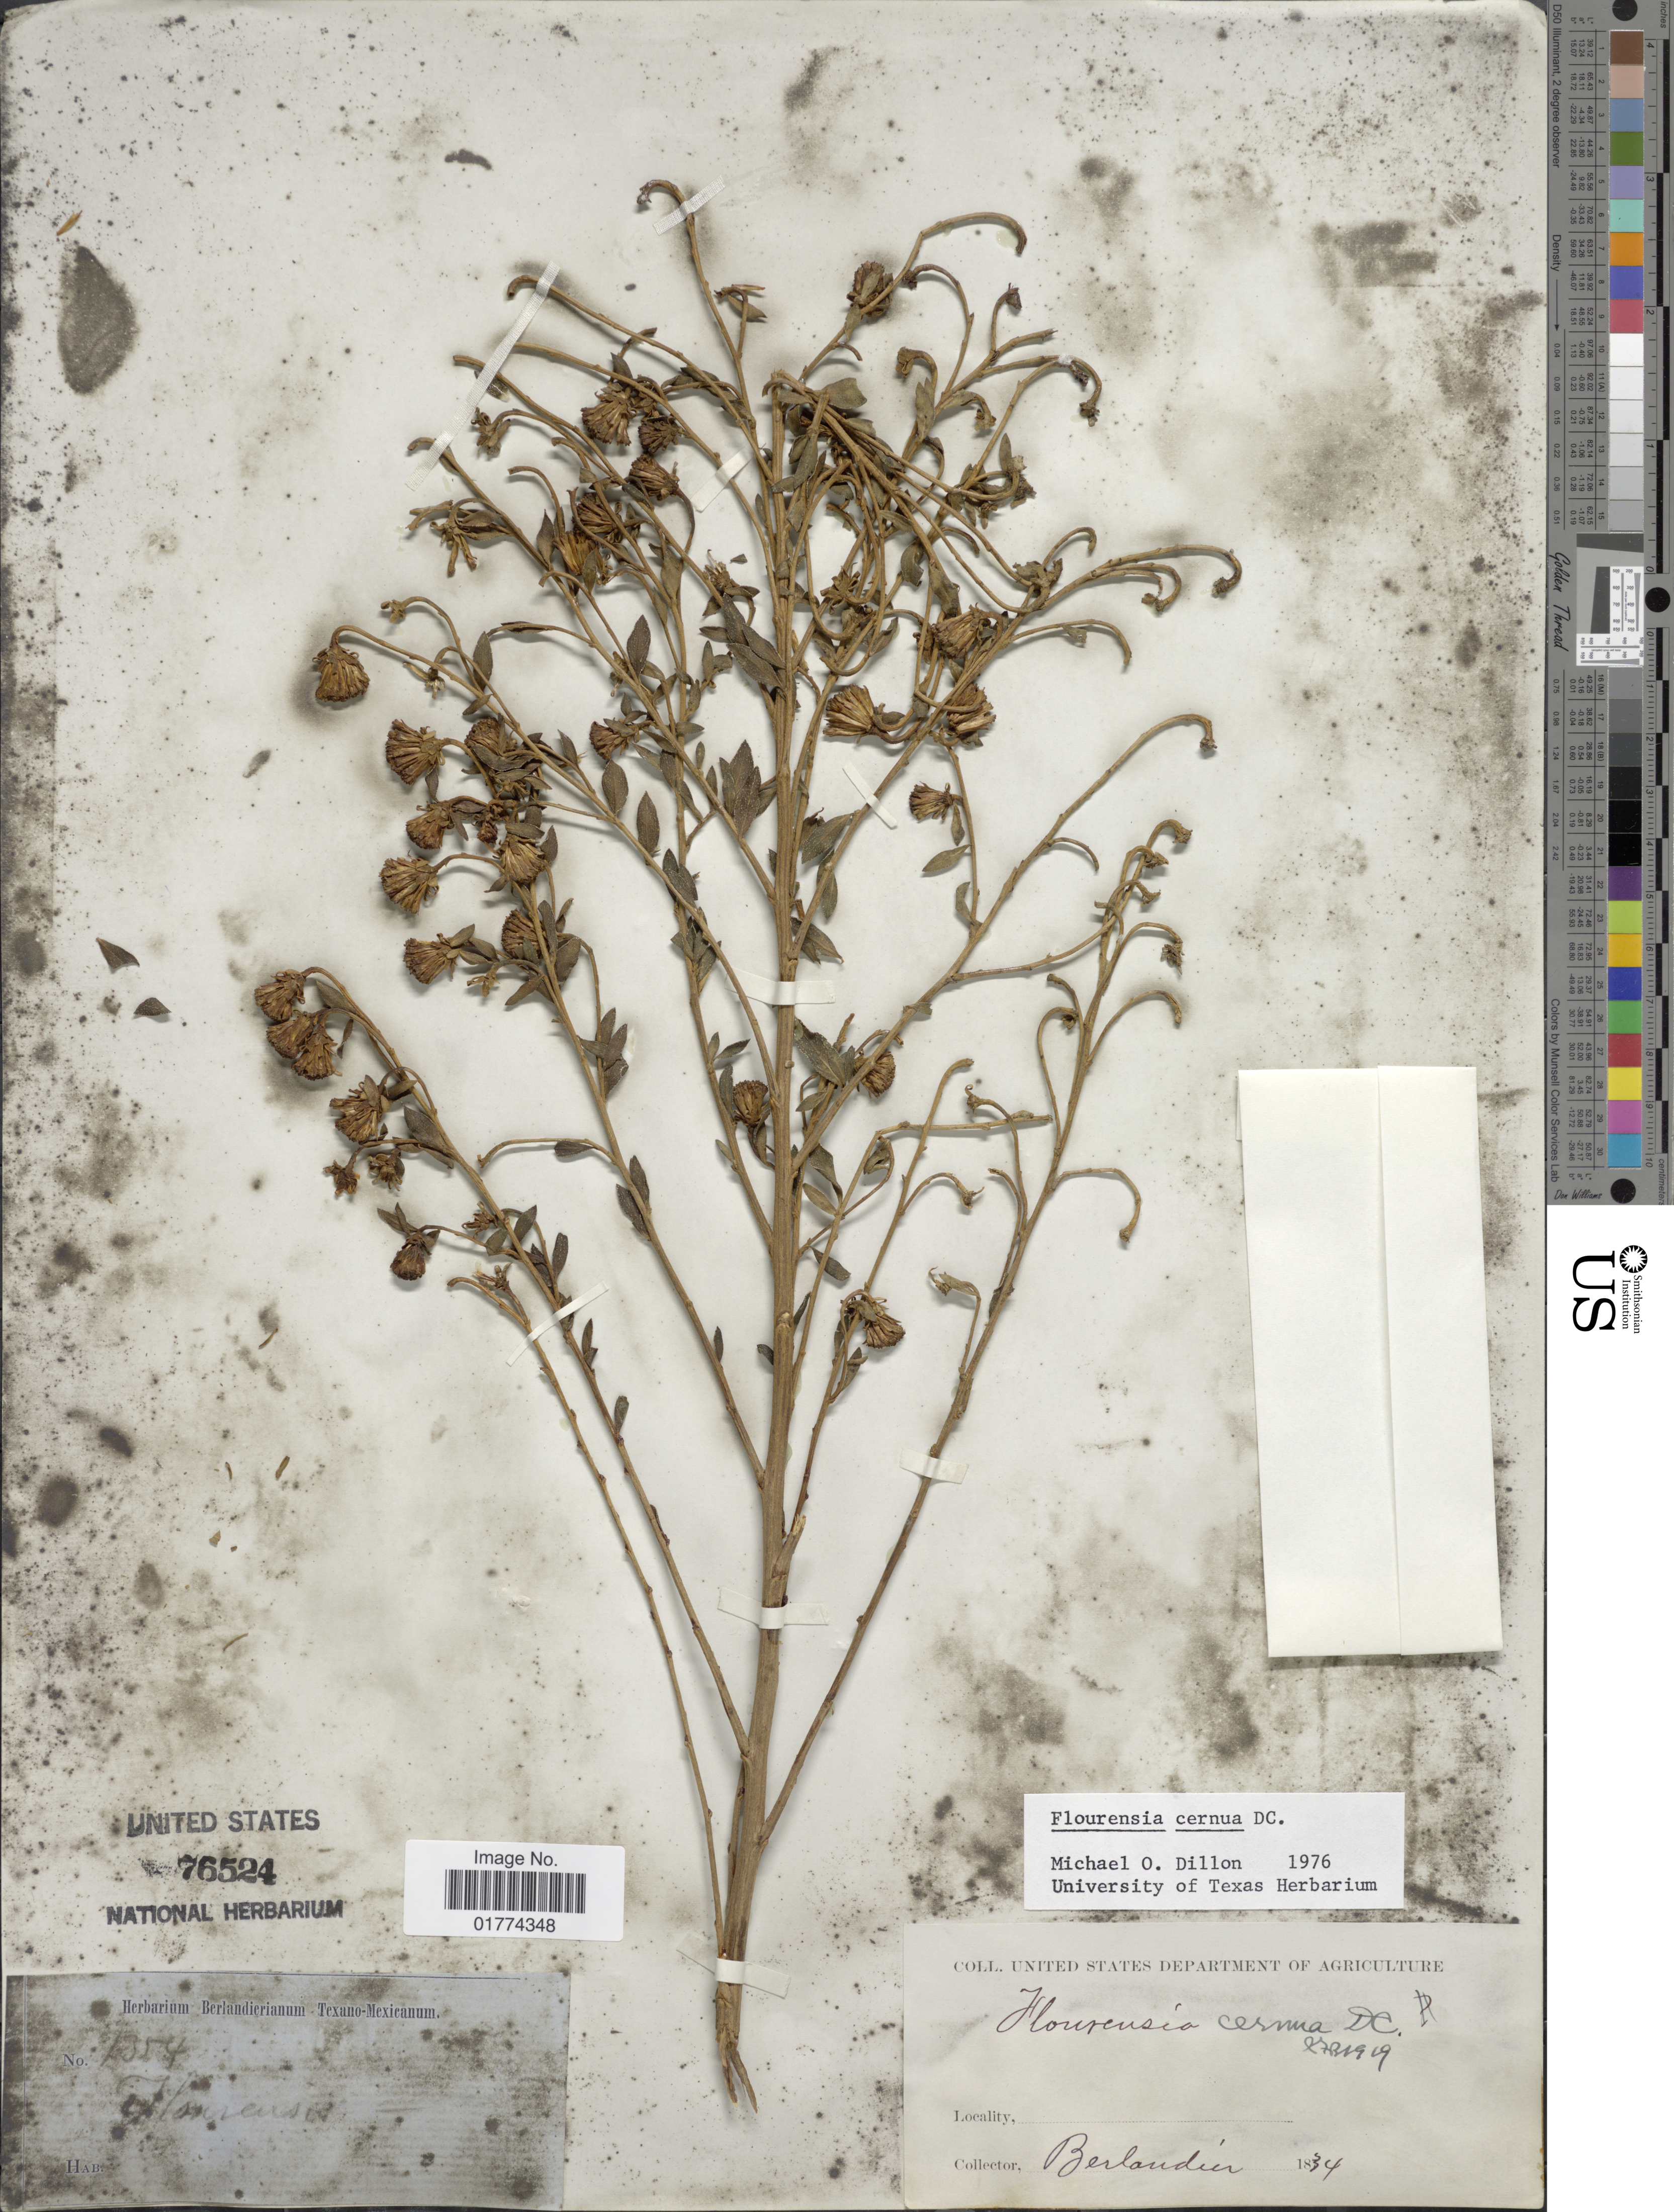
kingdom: Plantae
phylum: Tracheophyta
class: Magnoliopsida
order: Asterales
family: Asteraceae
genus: Flourensia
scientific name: Flourensia cernua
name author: DC.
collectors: J. L. Berlandier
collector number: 1354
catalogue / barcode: US 76524